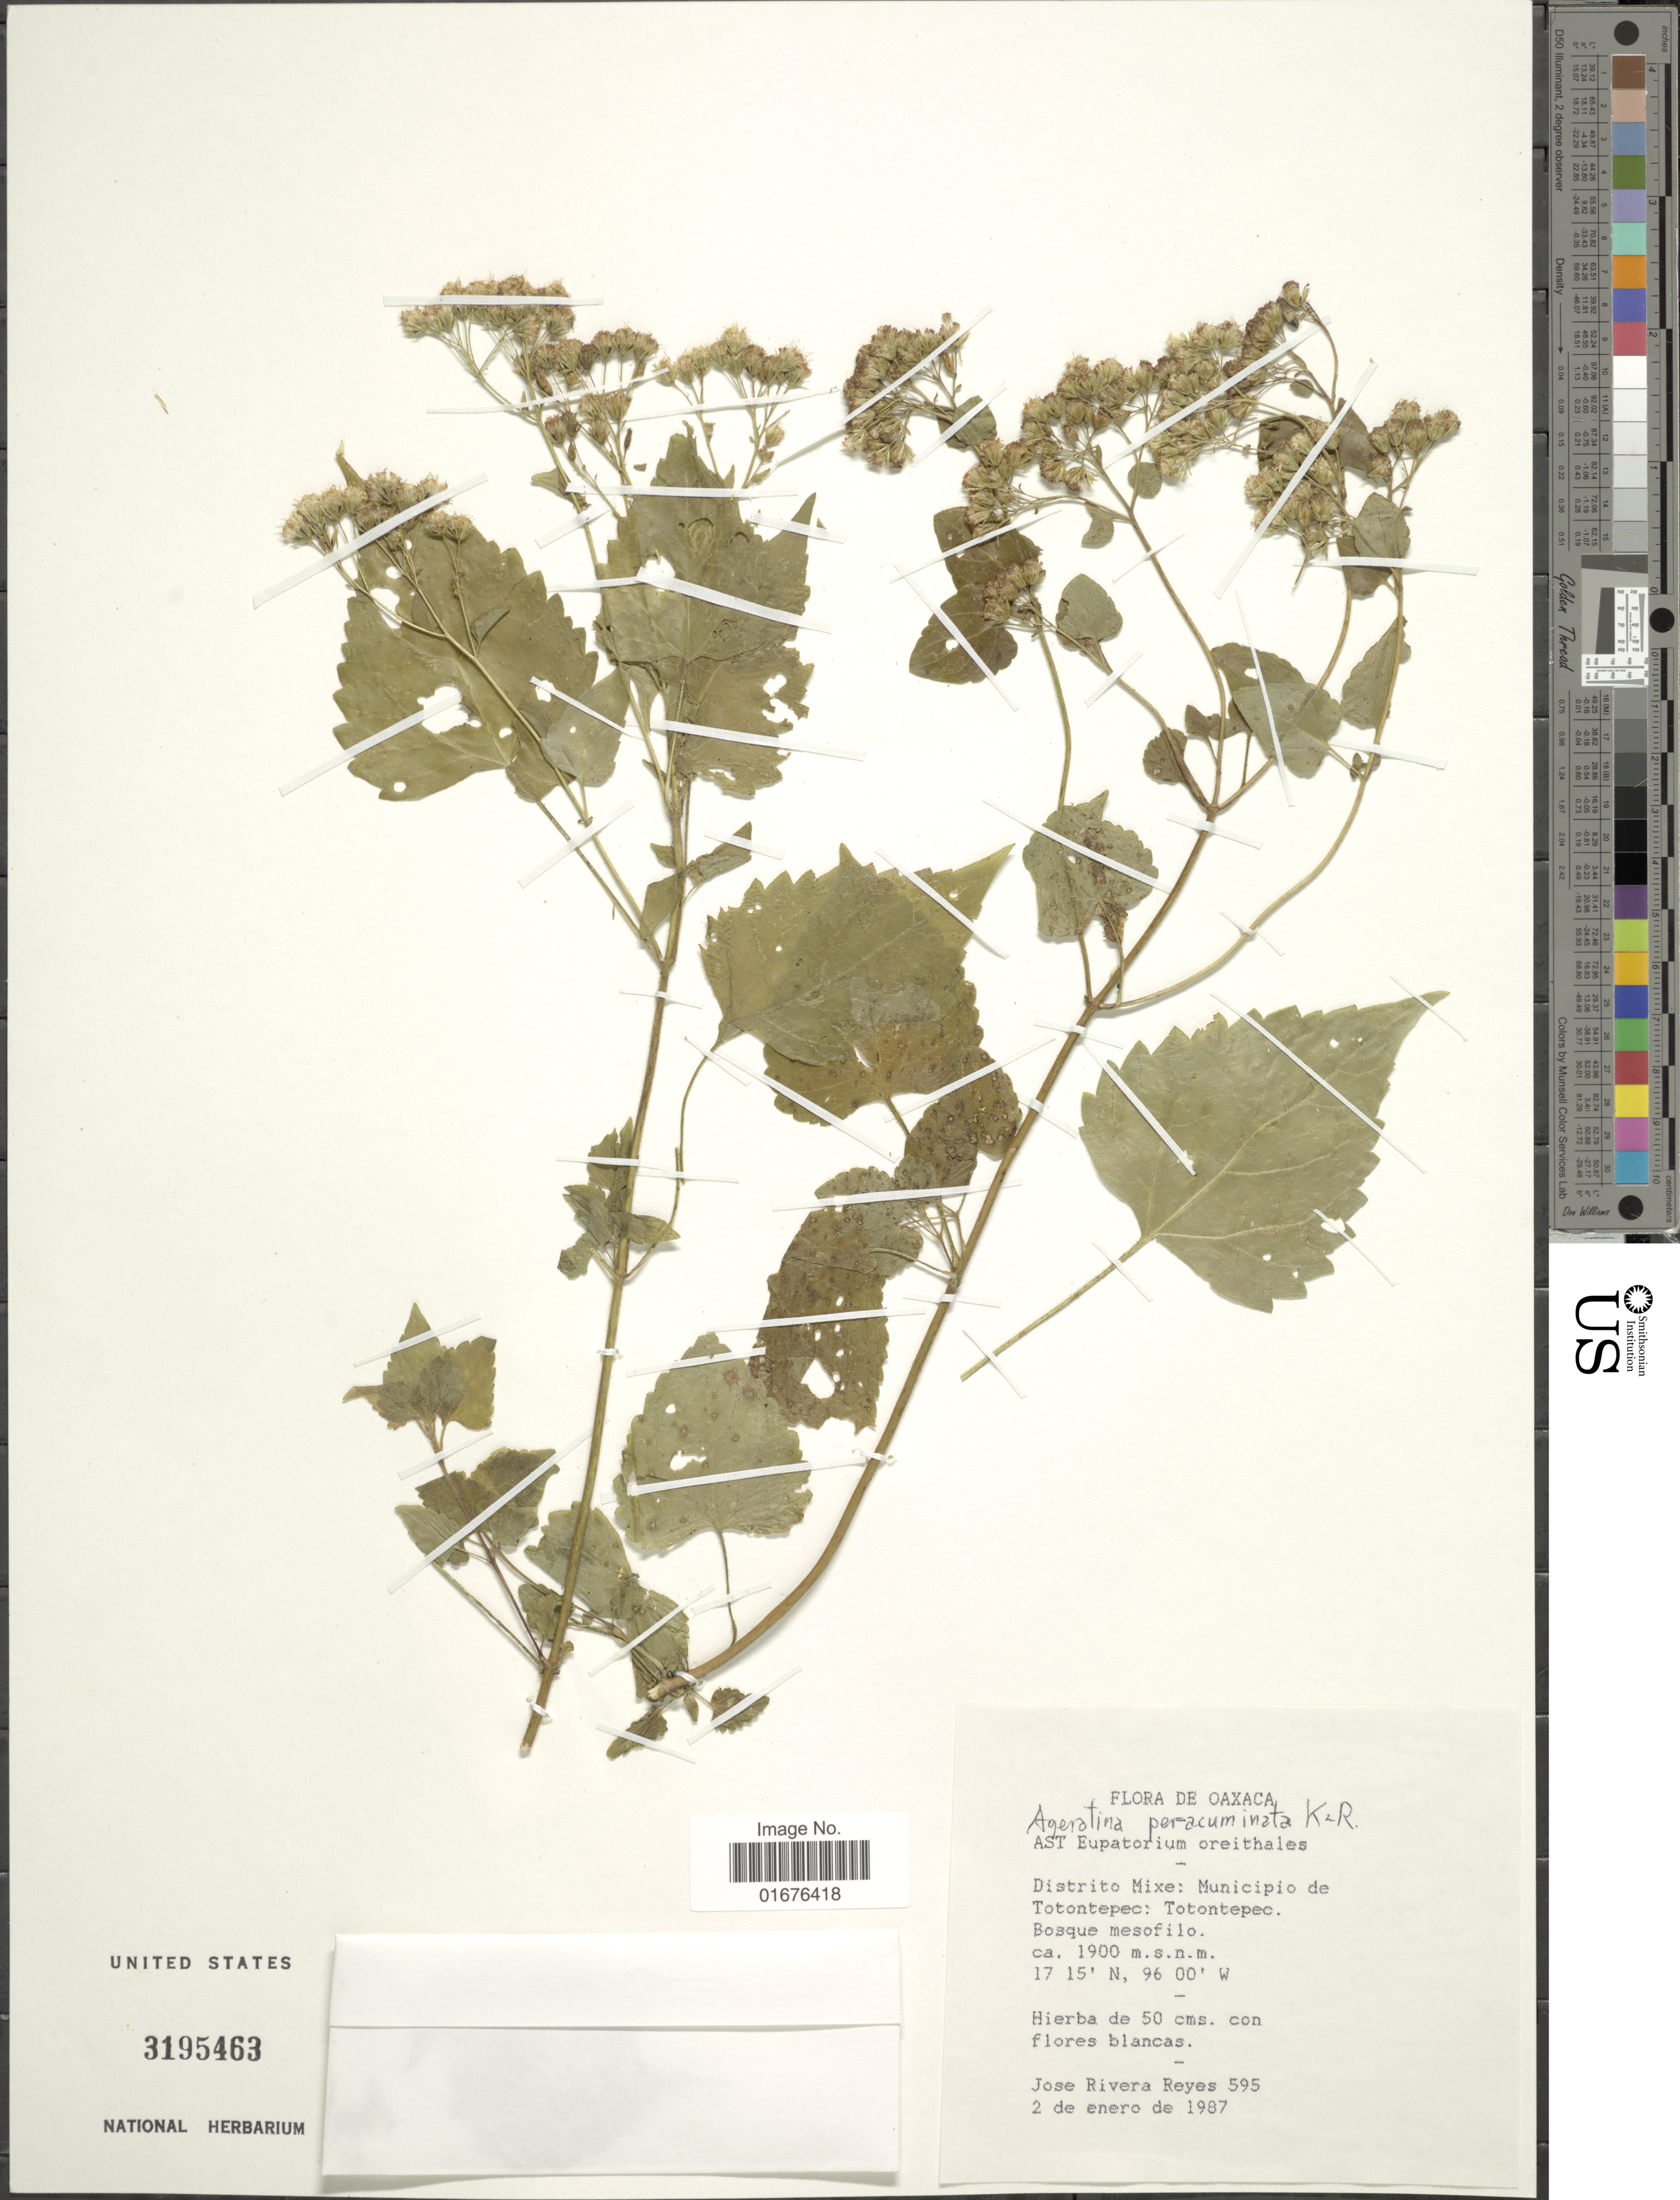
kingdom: Plantae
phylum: Tracheophyta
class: Magnoliopsida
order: Asterales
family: Asteraceae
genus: Ageratina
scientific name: Ageratina peracuminata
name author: R.M. King & H. Rob.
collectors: J. Reyes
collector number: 595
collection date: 1987-01-02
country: Mexico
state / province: Oaxaca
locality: Distrito Mixe: Municipio de Totontepec: Totontepec, Bosque mesfilo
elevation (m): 1900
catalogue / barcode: US 3195463